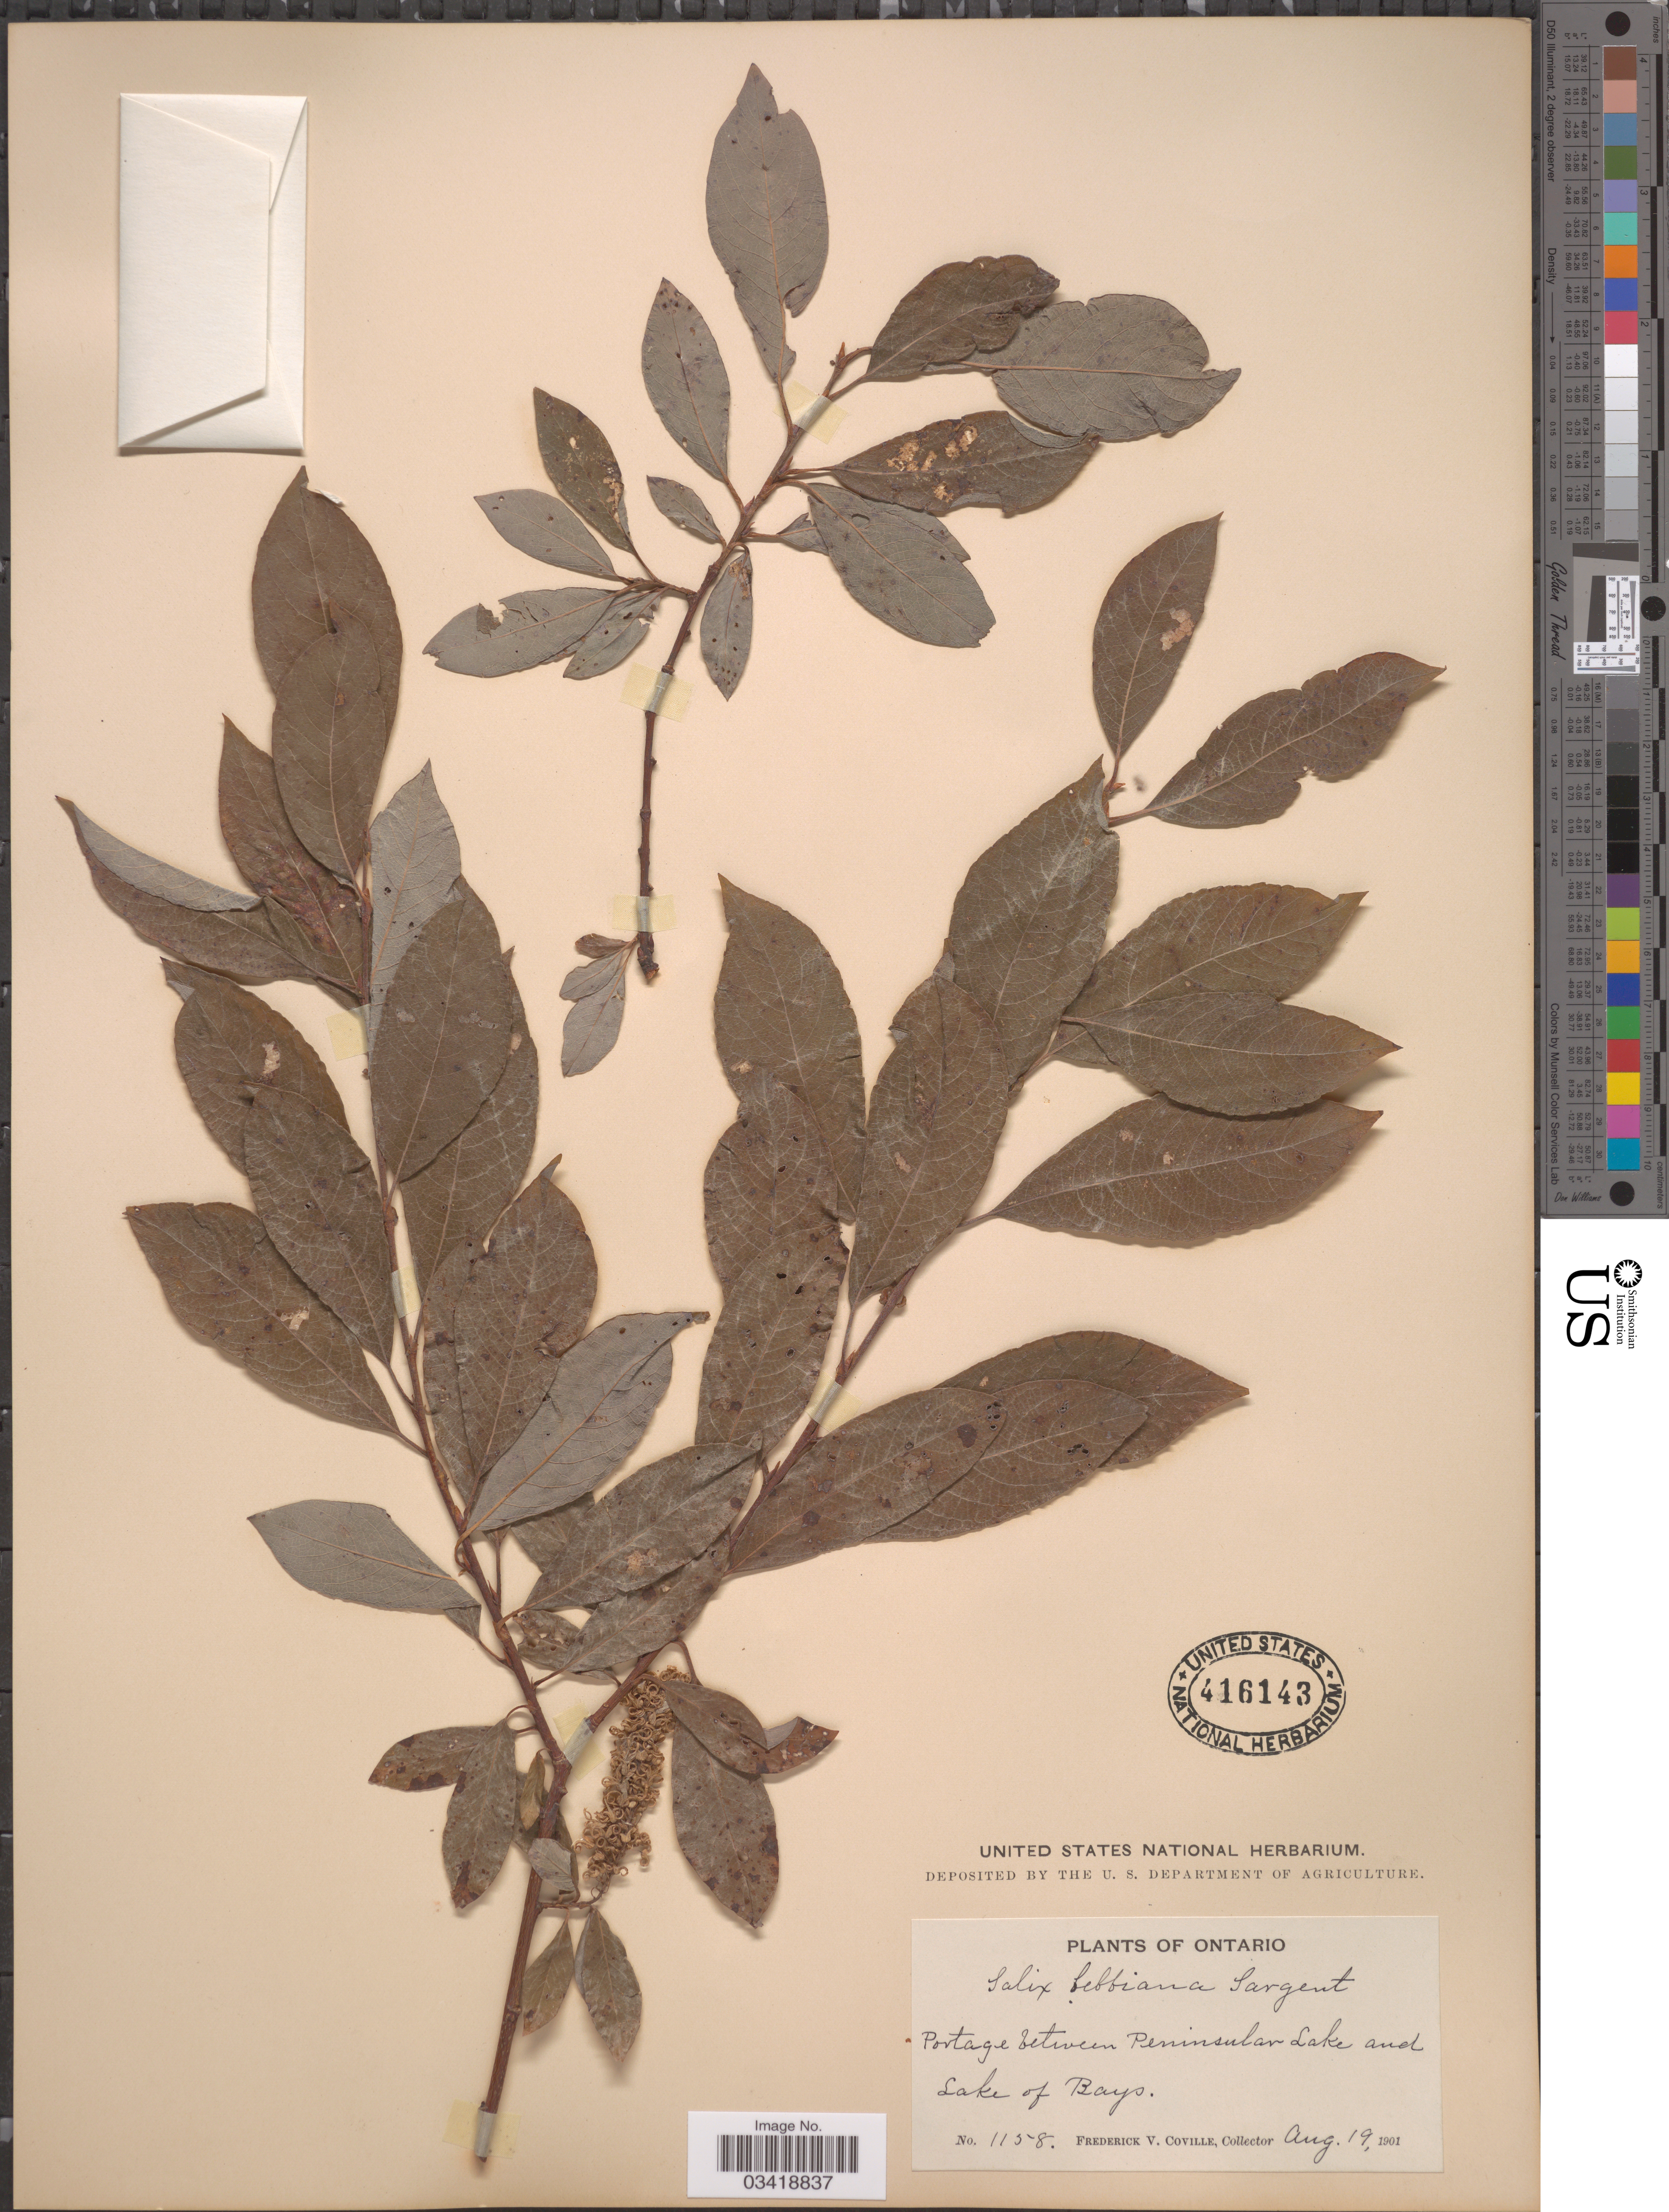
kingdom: Plantae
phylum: Tracheophyta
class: Magnoliopsida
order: Malpighiales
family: Salicaceae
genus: Salix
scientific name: Salix bebbiana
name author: Sarg.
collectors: F. V. Coville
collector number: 1158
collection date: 1901-08-19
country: Canada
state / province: Ontario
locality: Portage between Peninsular Lake and Lake of Bays.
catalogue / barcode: US 416143